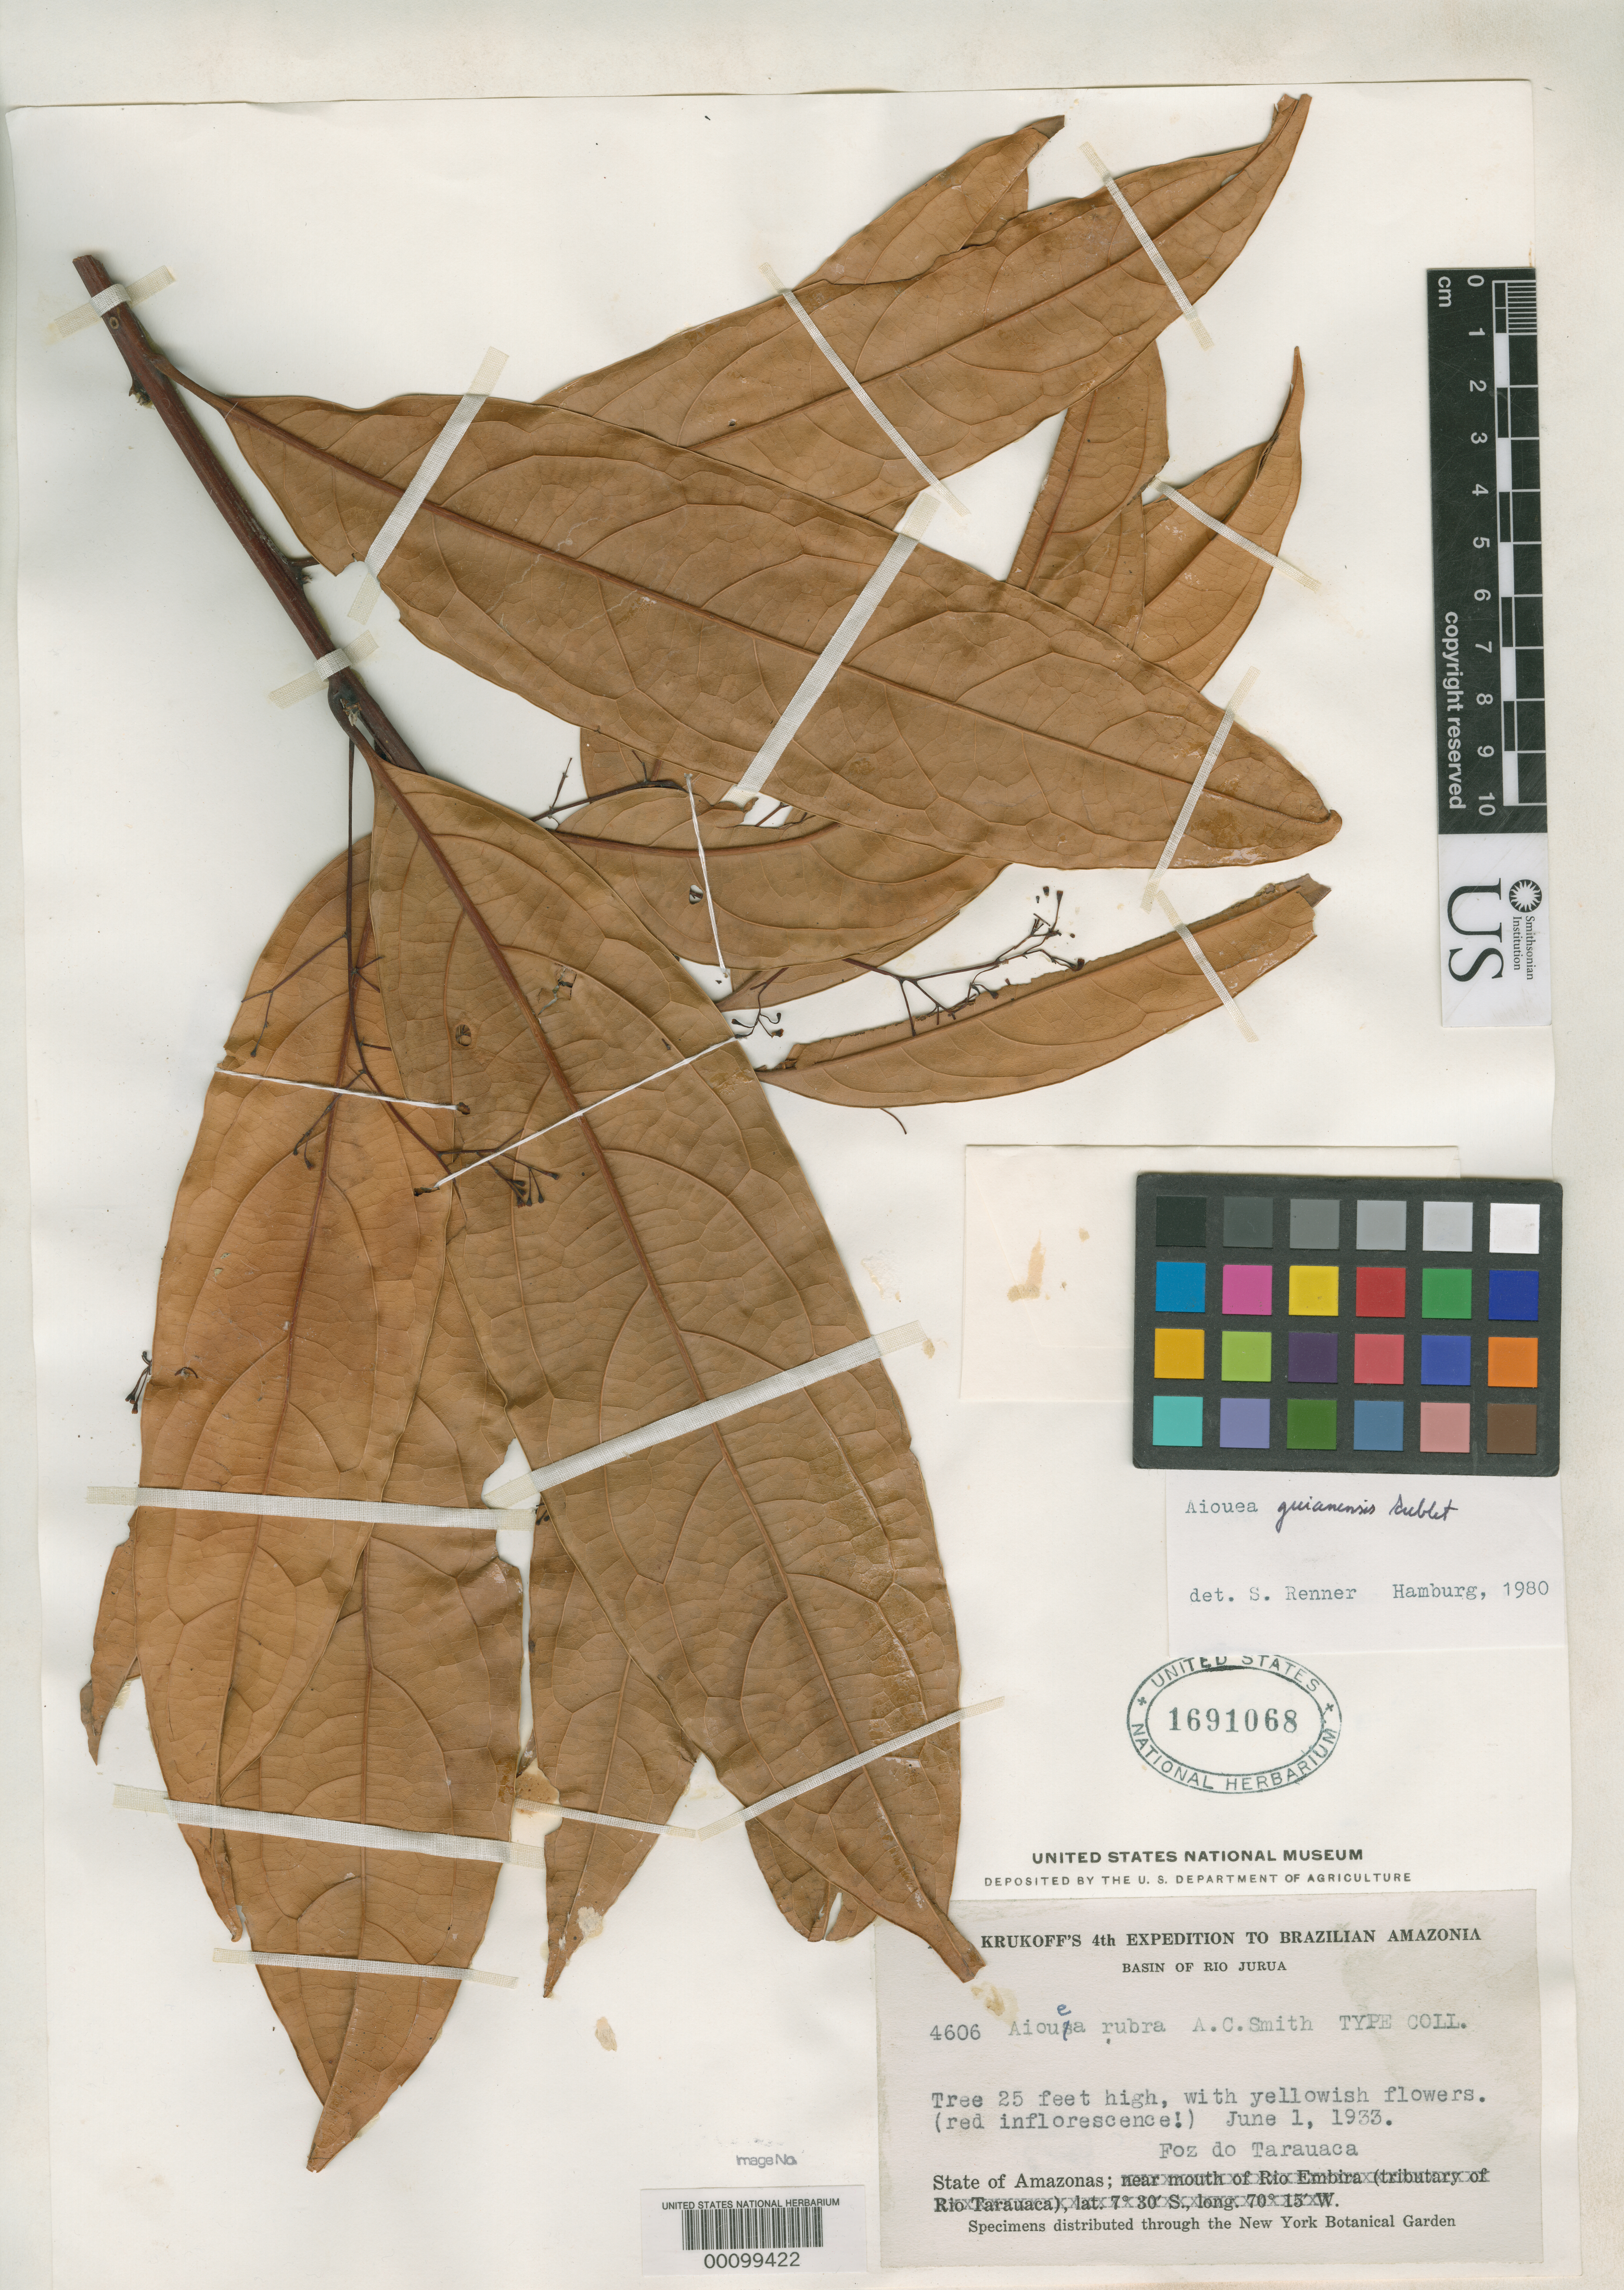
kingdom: Plantae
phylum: Tracheophyta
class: Magnoliopsida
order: Laurales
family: Lauraceae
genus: Aiouea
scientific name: Aiouea rubra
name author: A.C. Sm.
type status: Type Fragment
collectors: B. A. Krukoff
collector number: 4606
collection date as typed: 01 Jun 1933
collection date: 1933-06-01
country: Brazil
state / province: Amazonas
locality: Rio Jurua; Tarauaca Falls.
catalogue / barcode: US 1691068